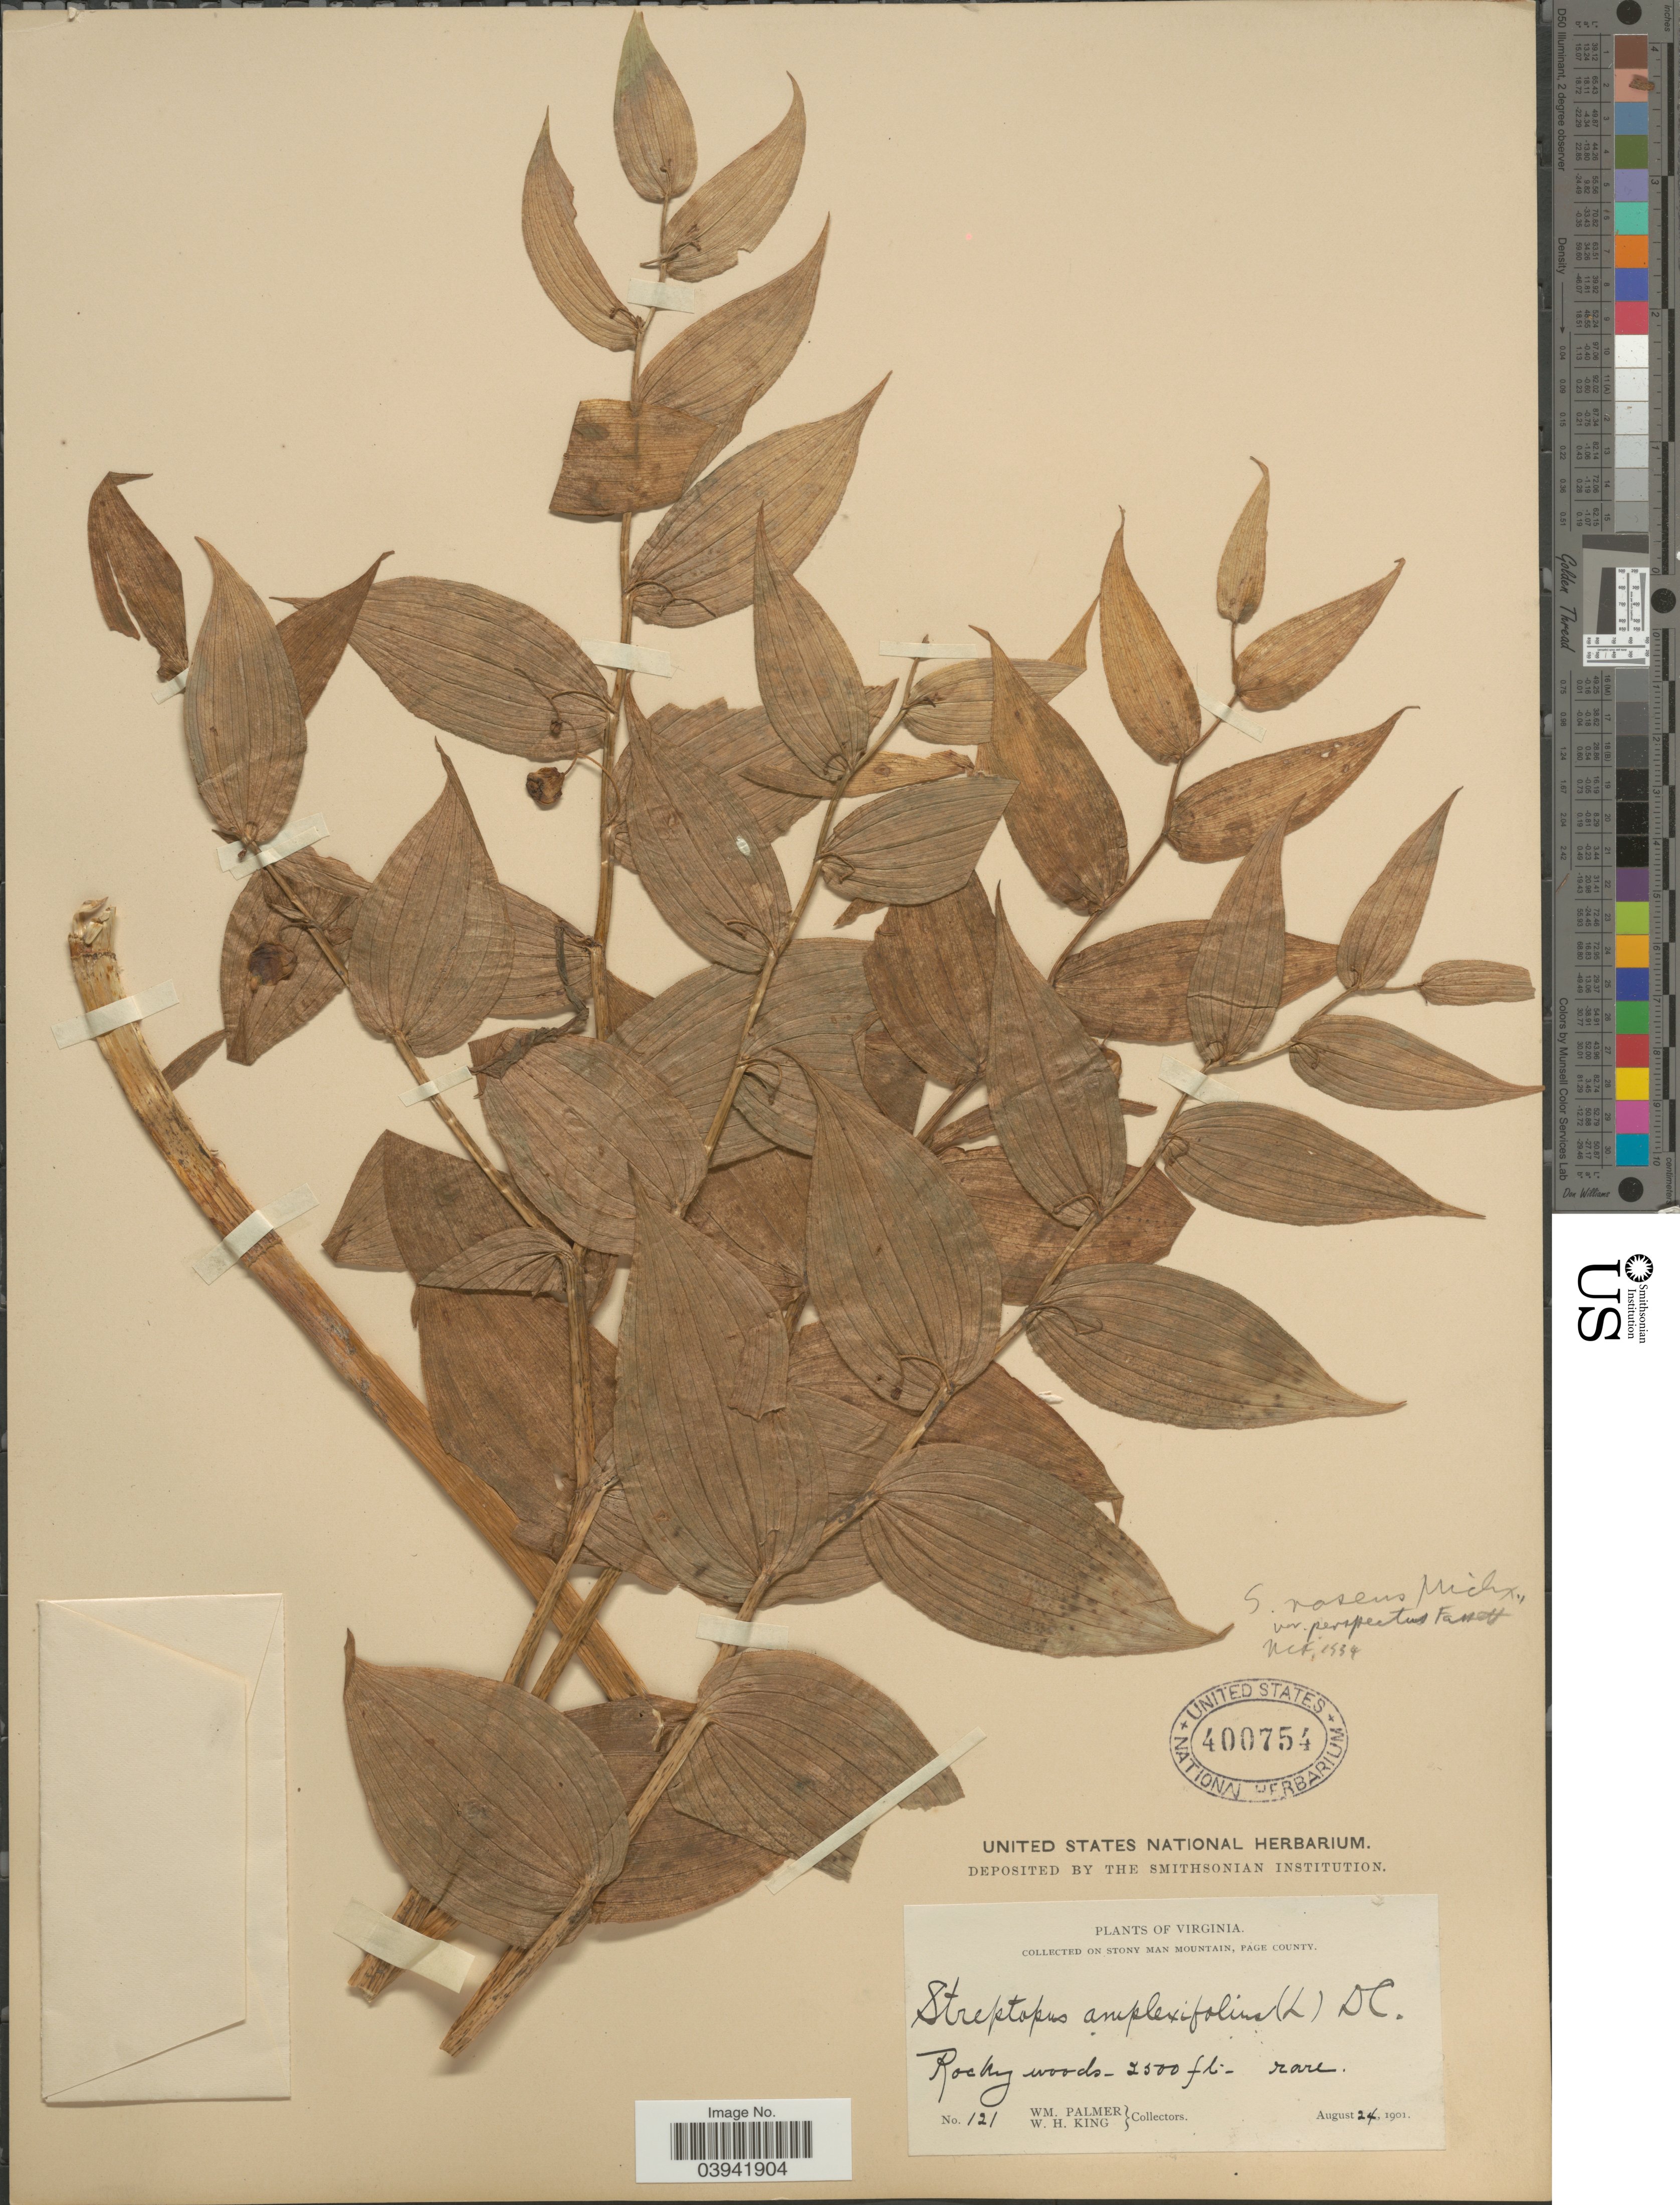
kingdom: Plantae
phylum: Tracheophyta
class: Liliopsida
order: Liliales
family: Liliaceae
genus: Streptopus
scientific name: Streptopus roseus var. perspectus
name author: Fassett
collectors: W. Palmer & W. H. King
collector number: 121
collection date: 1901-08-24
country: United States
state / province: Virginia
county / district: Page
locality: On Stony Man Mountain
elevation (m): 762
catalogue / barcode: US 400754